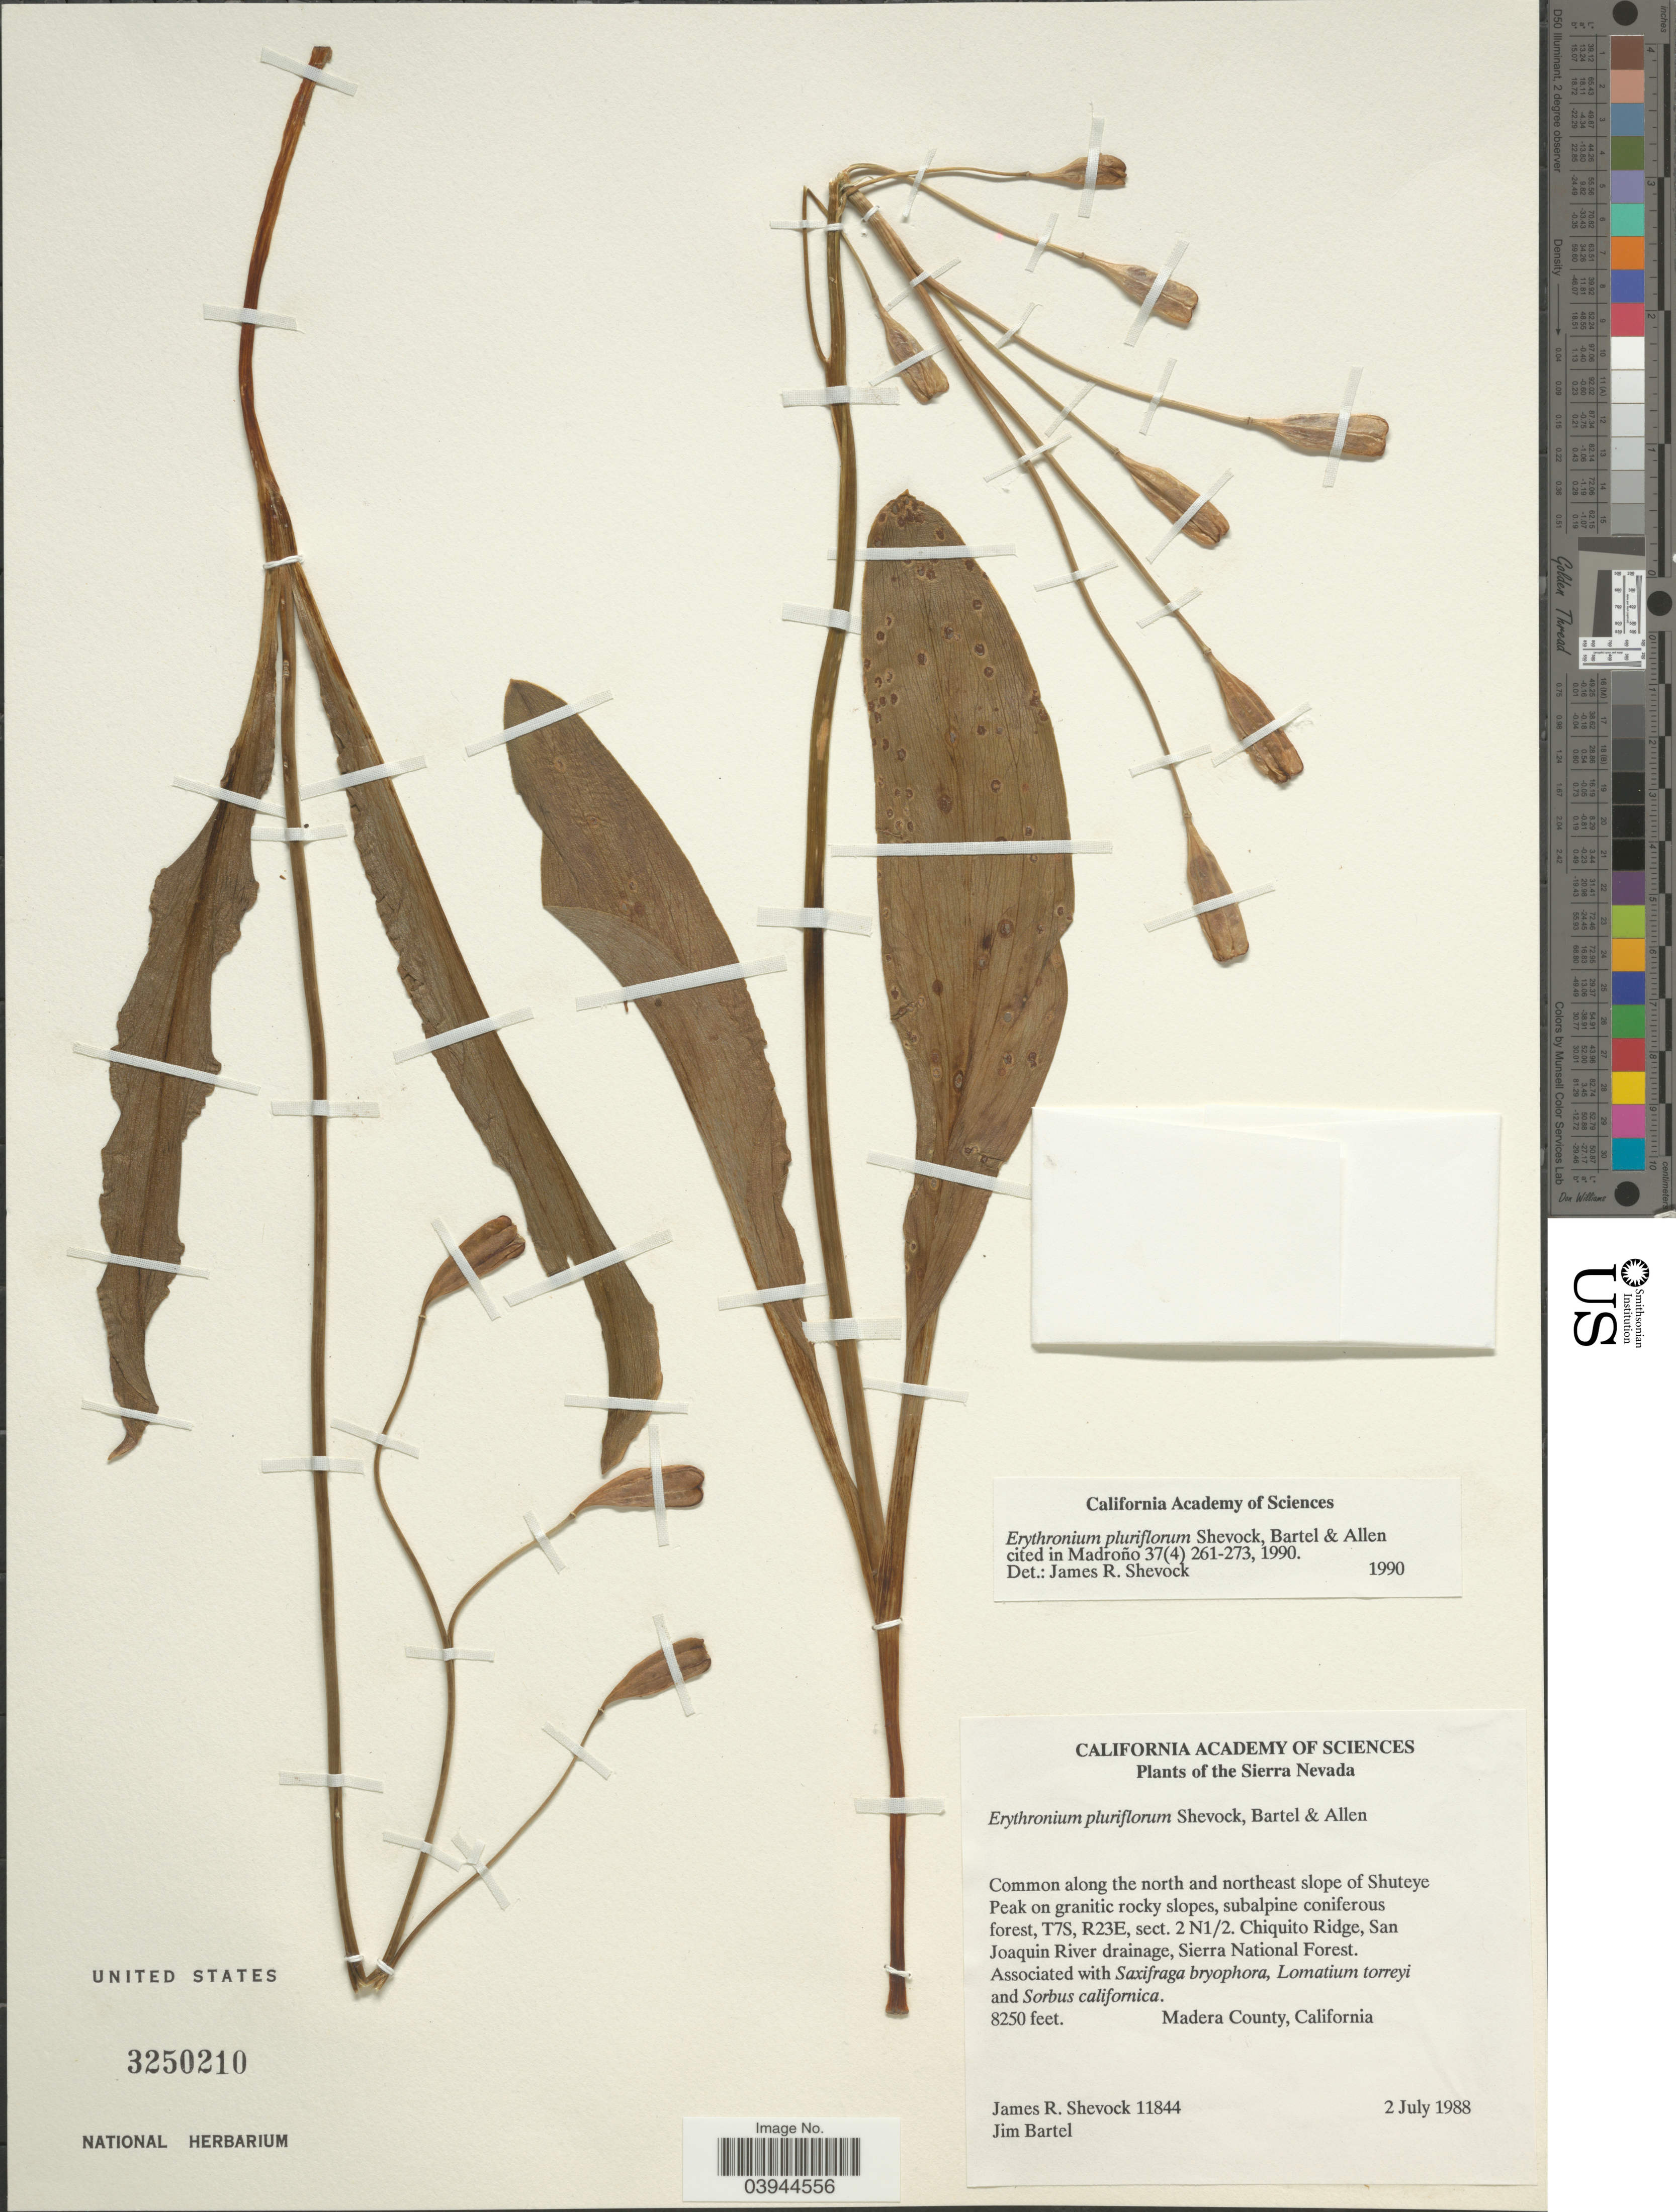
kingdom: Plantae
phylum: Tracheophyta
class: Liliopsida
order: Liliales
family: Liliaceae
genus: Erythronium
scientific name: Erythronium pluriflorum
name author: Shevock et al.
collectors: J. R. Shevock & J. Bartel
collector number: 11844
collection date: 1988-07-02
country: United States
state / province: California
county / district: Madera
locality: Sierra Nevada. Common along the north and northeast slope of Shuteye Peak on granite rocky slopes, subalpine coniferous forest, T7S, R23E, sect. 2 N1/2. Chiquito Ridge, San Joaquin River drainage, Sierra National Forest. Madera County.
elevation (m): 2515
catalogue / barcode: US 3250210